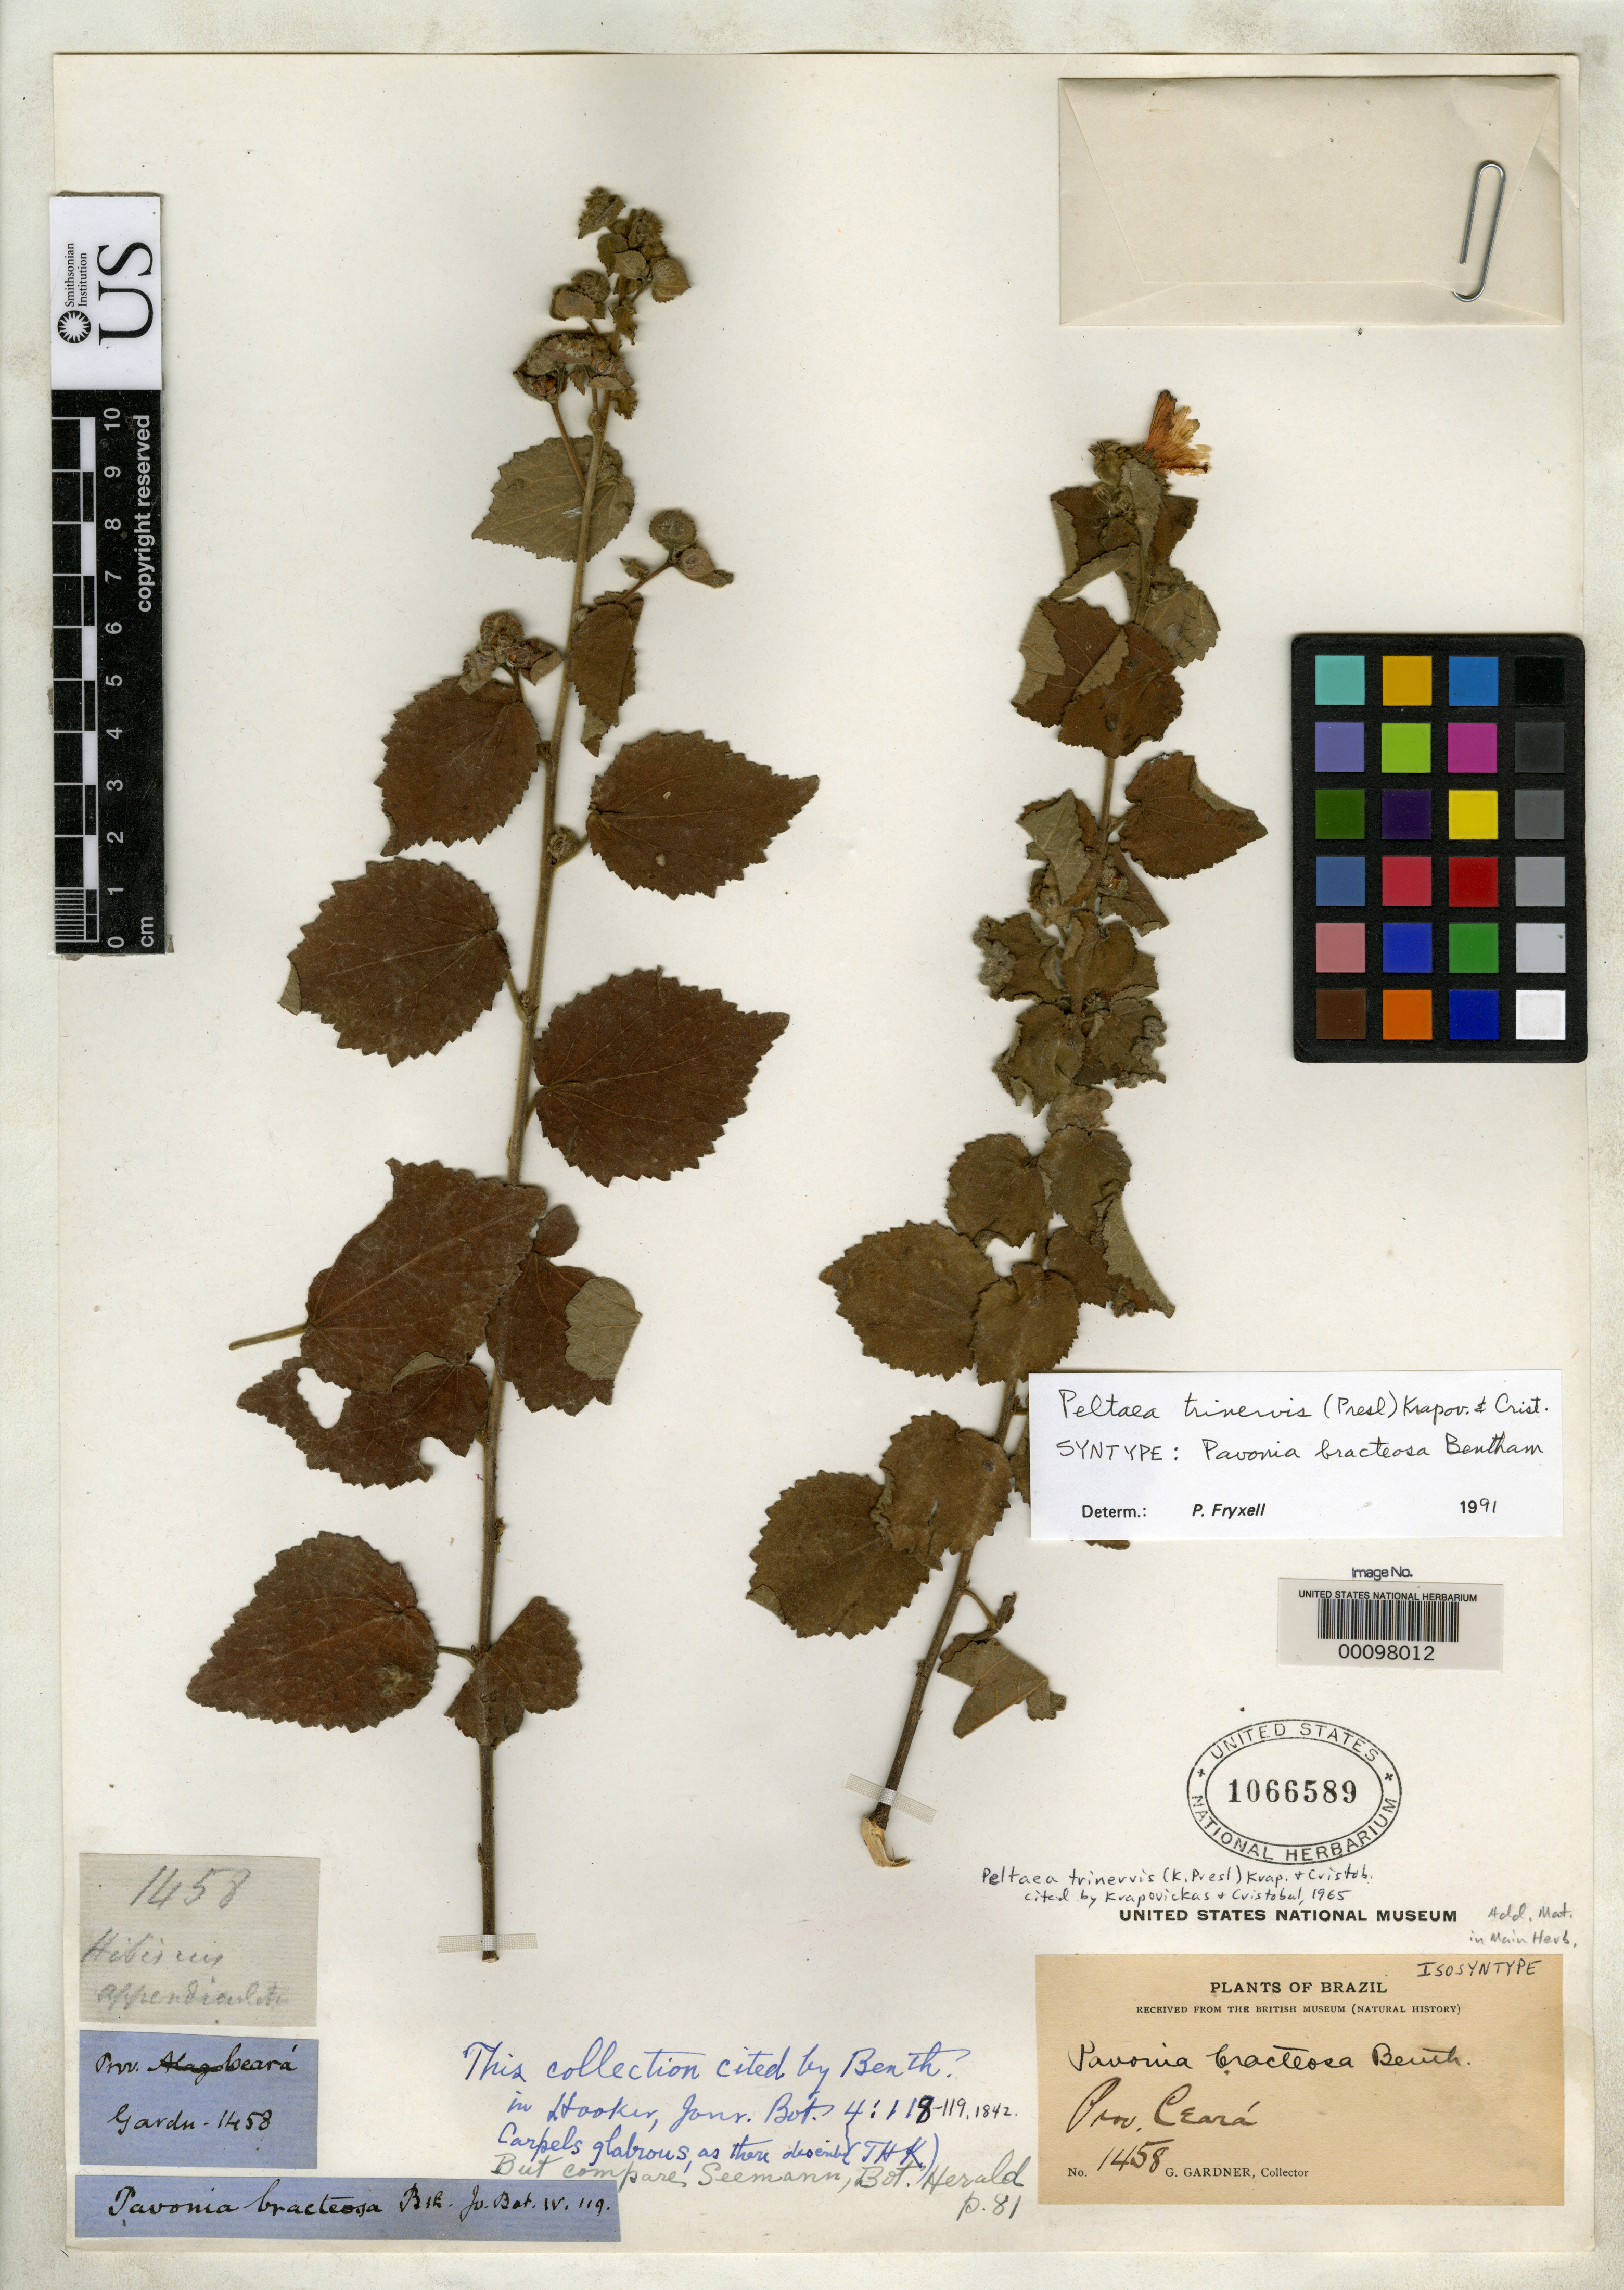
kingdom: Plantae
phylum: Tracheophyta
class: Magnoliopsida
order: Malvales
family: Malvaceae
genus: Pavonia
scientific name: Pavonia bracteosa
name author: Benth.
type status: Isolectotype; Isosyntype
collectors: G. Gardner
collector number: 1458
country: Brazil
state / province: Ceará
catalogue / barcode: US 1066589